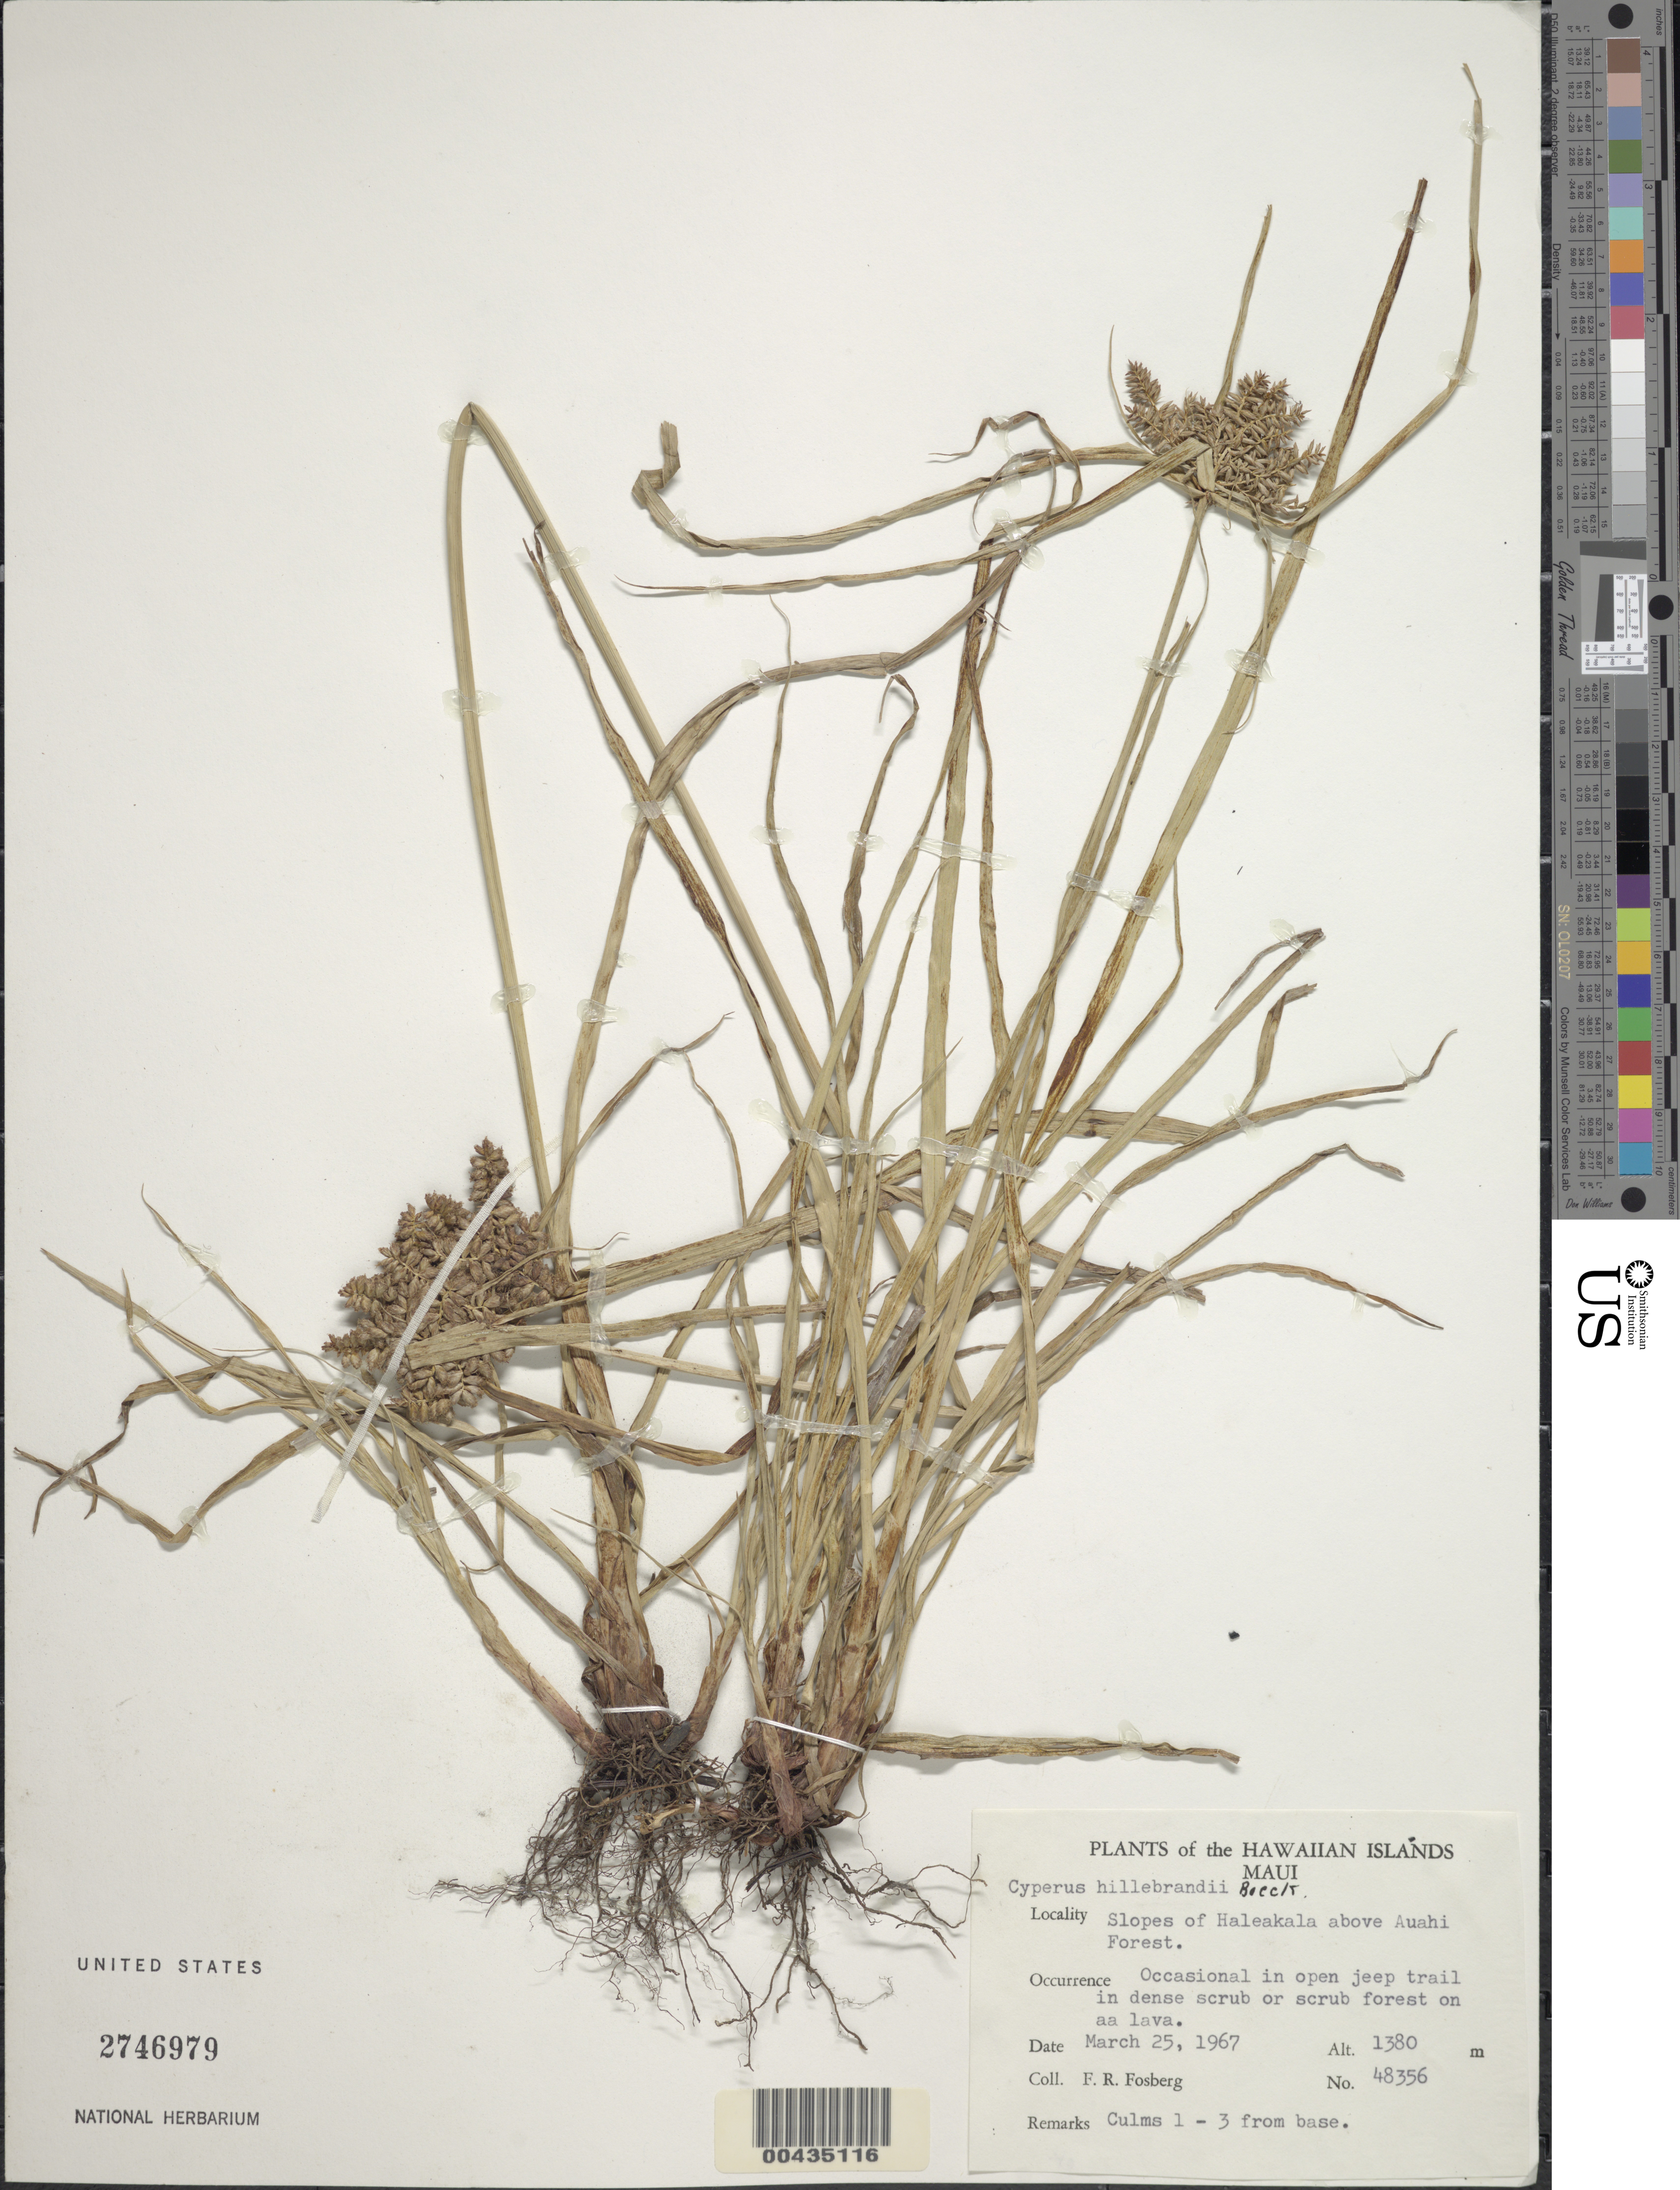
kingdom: Plantae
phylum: Tracheophyta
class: Liliopsida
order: Poales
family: Cyperaceae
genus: Cyperus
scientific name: Cyperus hillebrandii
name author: Boeckeler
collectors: F. R. Fosberg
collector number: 48356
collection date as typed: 25 Mar 1967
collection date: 1967-03-25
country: United States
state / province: Hawaii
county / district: Maui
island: Maui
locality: Slopes of Haleakala above Auahi Forest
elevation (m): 1380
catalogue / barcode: US 2746979